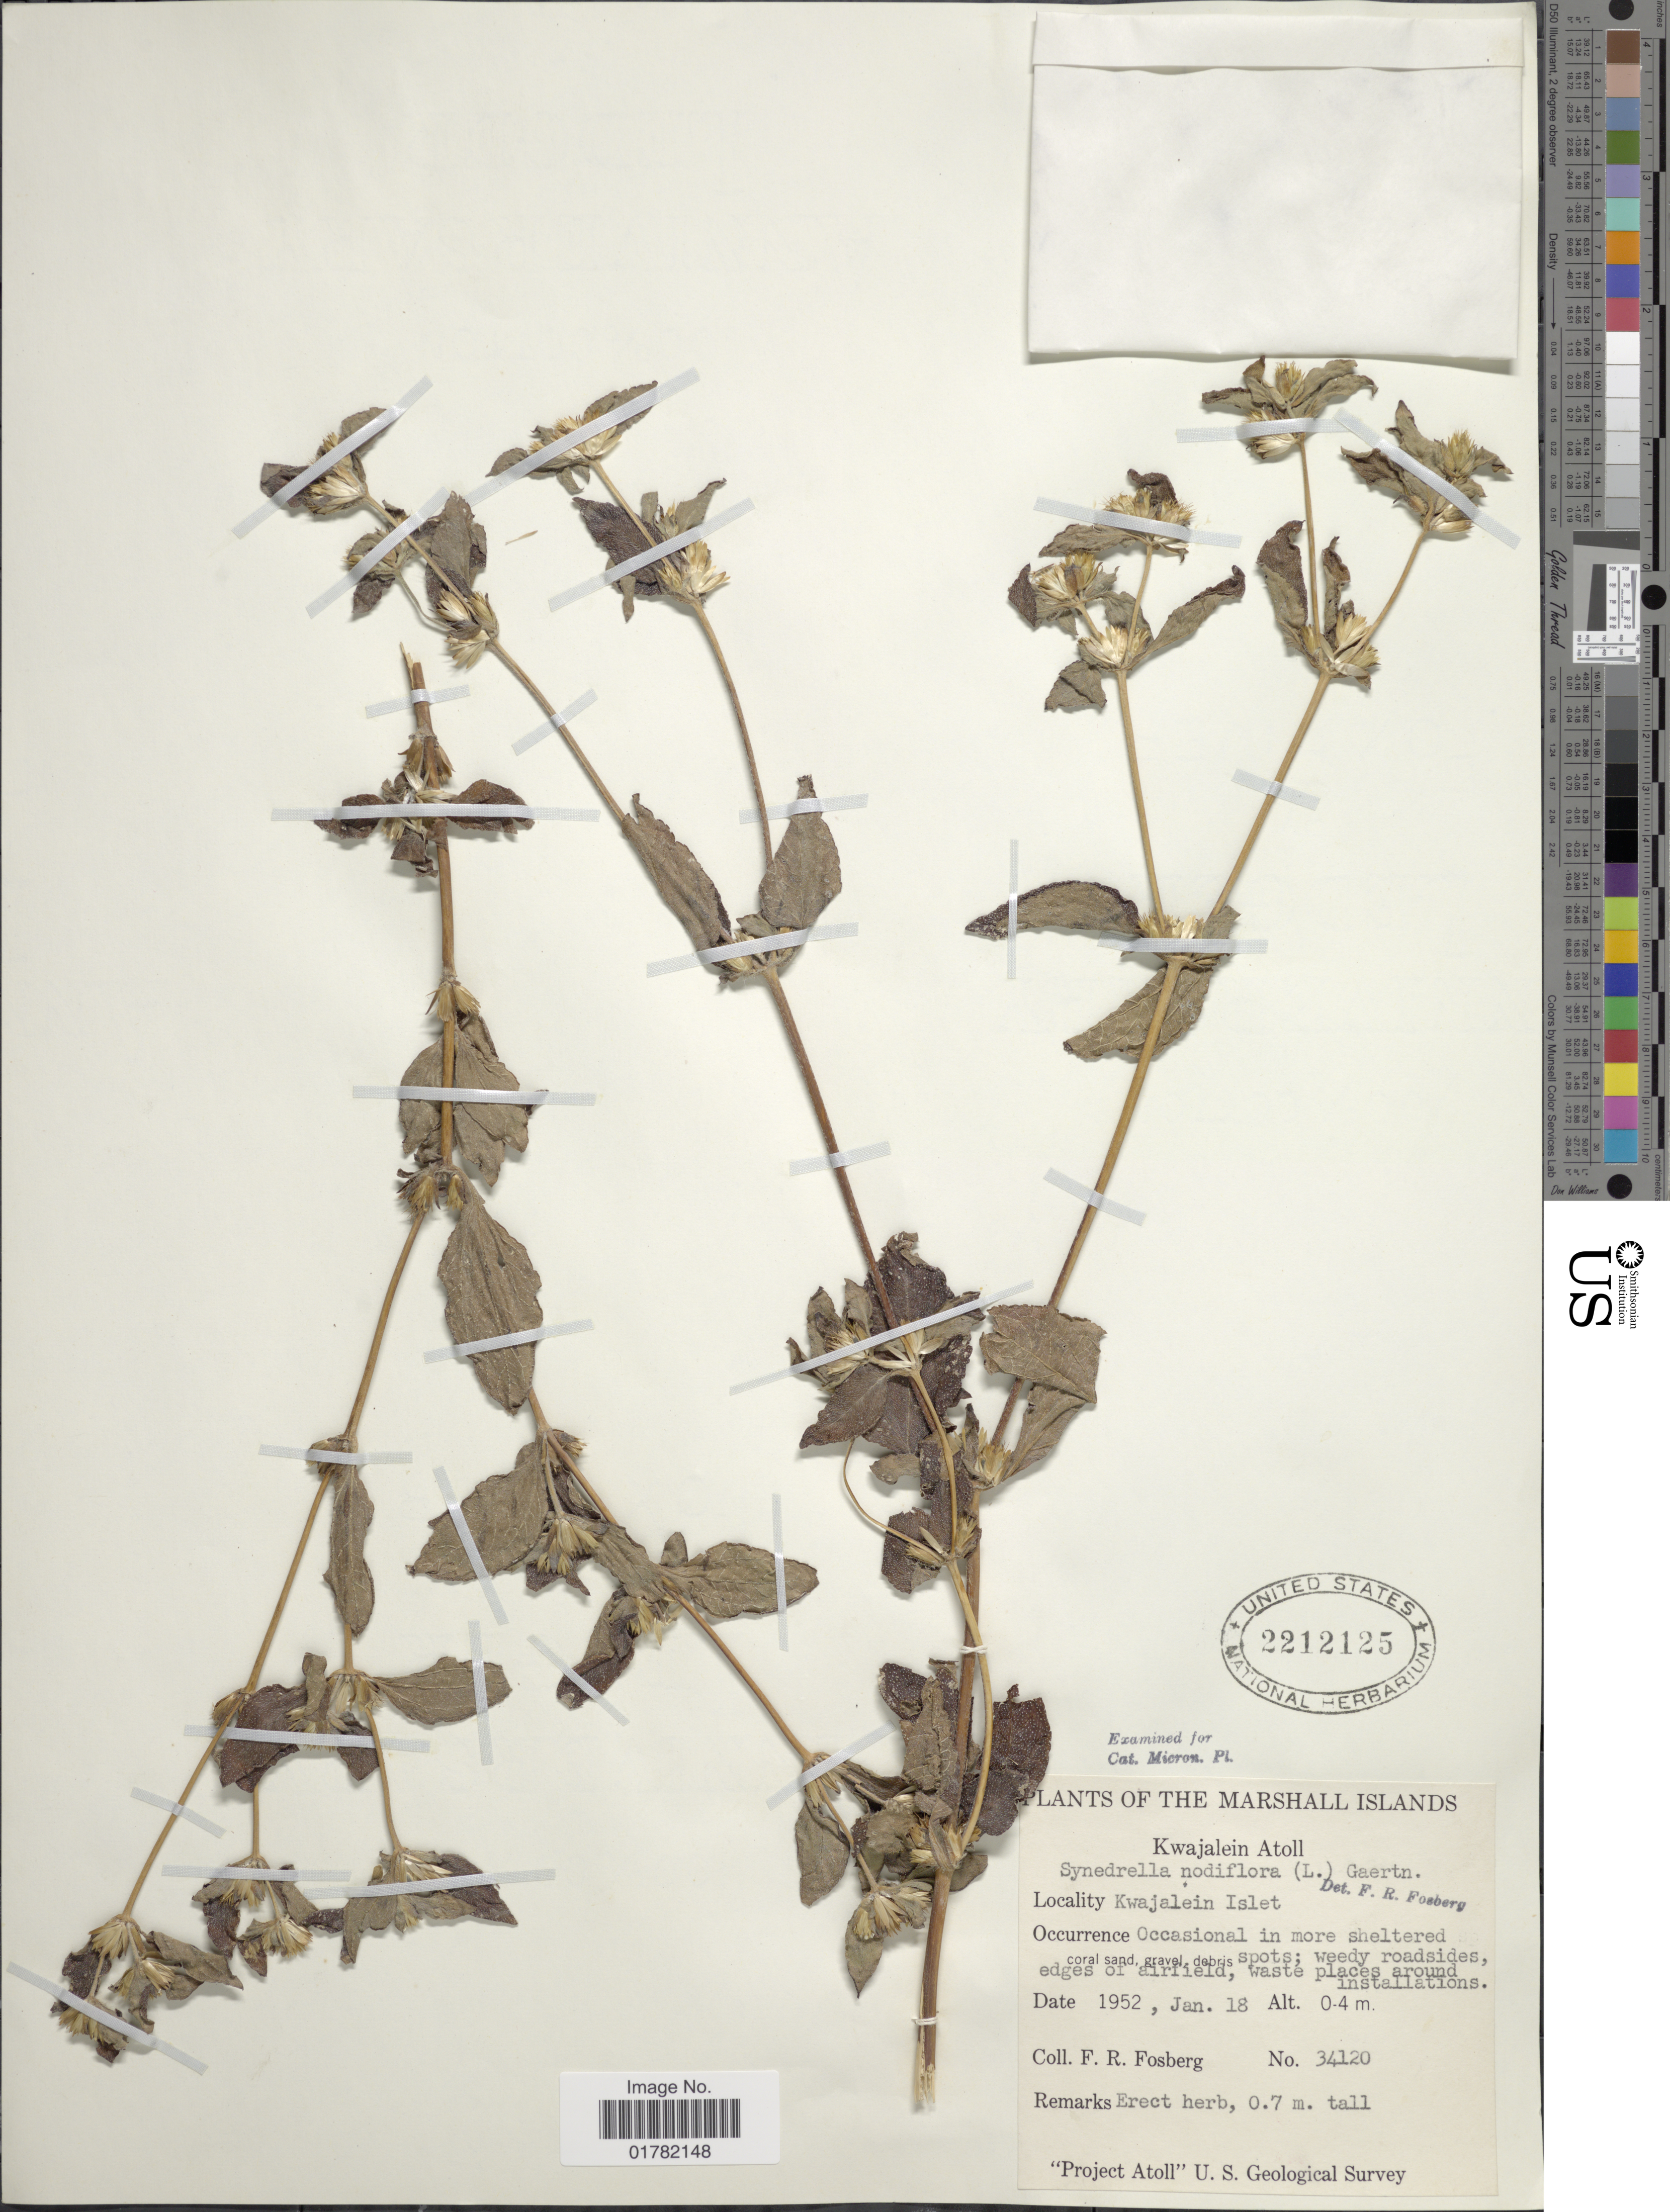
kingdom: Plantae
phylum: Tracheophyta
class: Magnoliopsida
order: Asterales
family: Asteraceae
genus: Synedrella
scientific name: Synedrella nodiflora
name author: (L.) Gaertn.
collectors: F. R. Fosberg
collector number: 34120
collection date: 1952-01-18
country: Marshall Islands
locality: Kwajalein Atoll, Kwajalein Islet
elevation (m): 0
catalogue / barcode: US 2212125